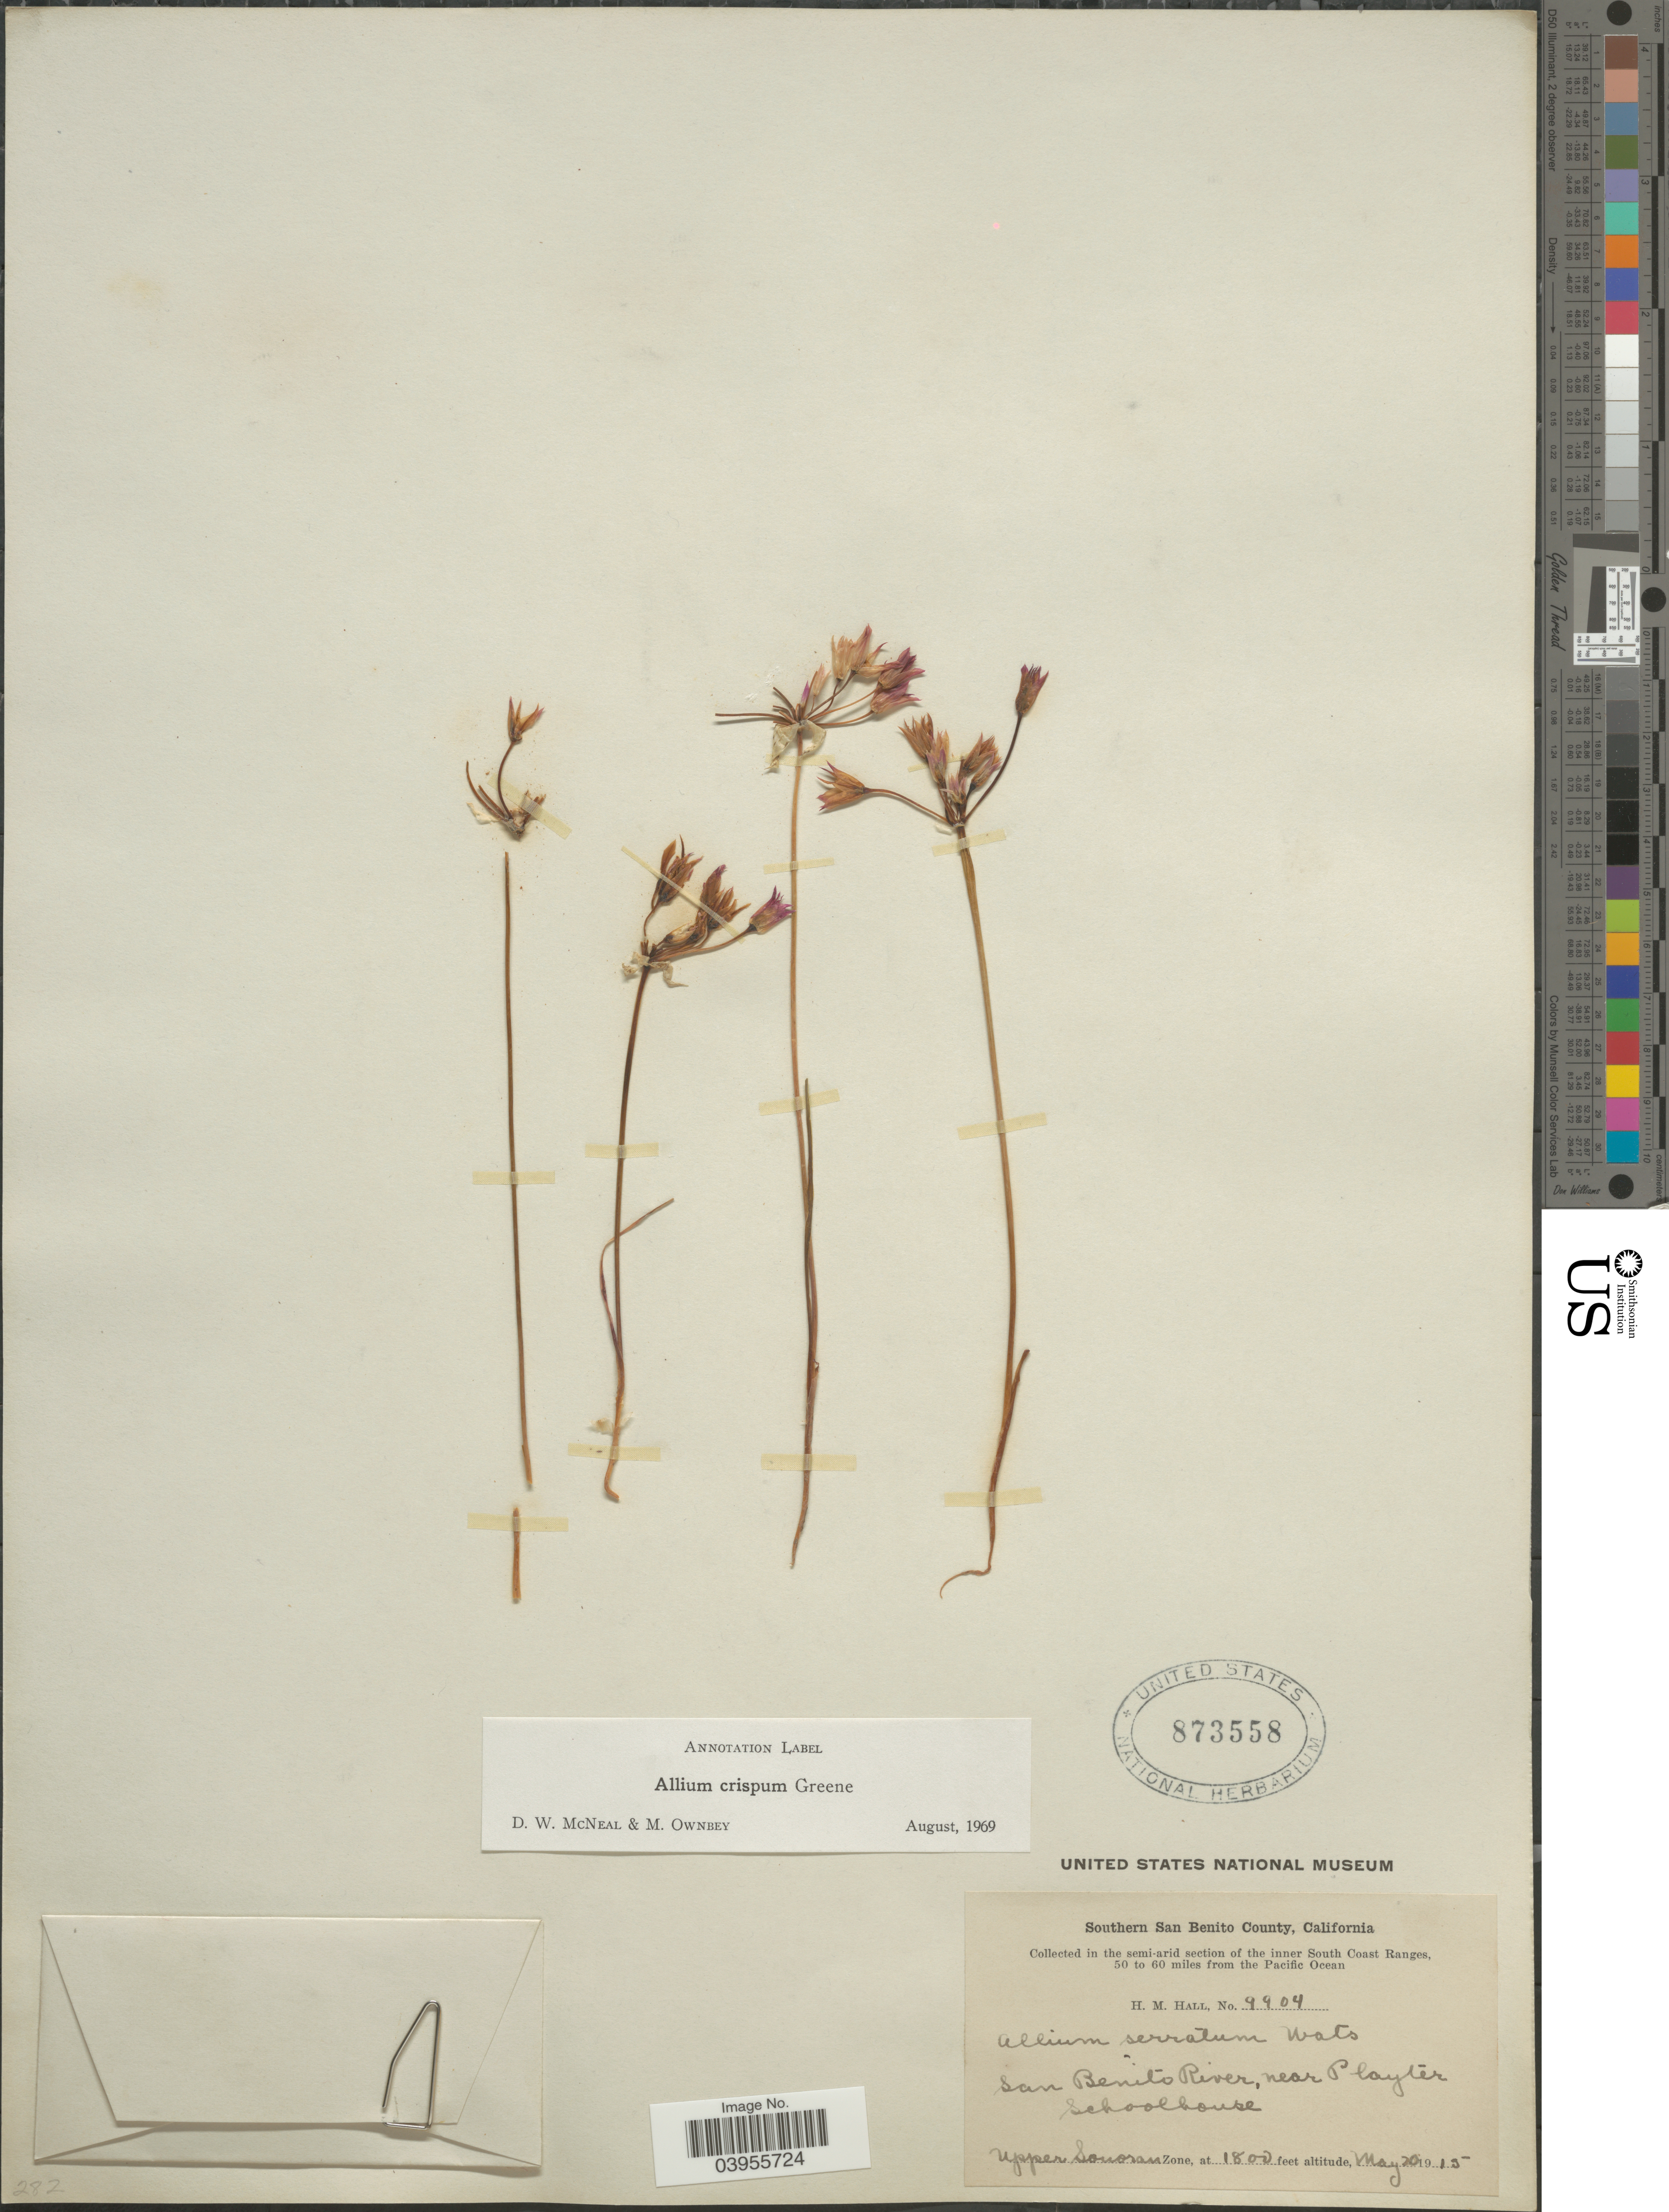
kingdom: Plantae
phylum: Tracheophyta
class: Liliopsida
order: Asparagales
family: Amaryllidaceae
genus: Allium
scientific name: Allium crispum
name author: Greene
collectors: H. M. Hall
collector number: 9904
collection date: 1915-05-20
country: United States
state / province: California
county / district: San Benito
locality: Southern San Benito County. In the semi-arid section of the inner South Coast Ranges, 50 to 60 miles from the Pacific Ocean. San Benito River, near Playter Schoolhouse. Upper Sonoran Zone.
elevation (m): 549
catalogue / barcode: US 873558